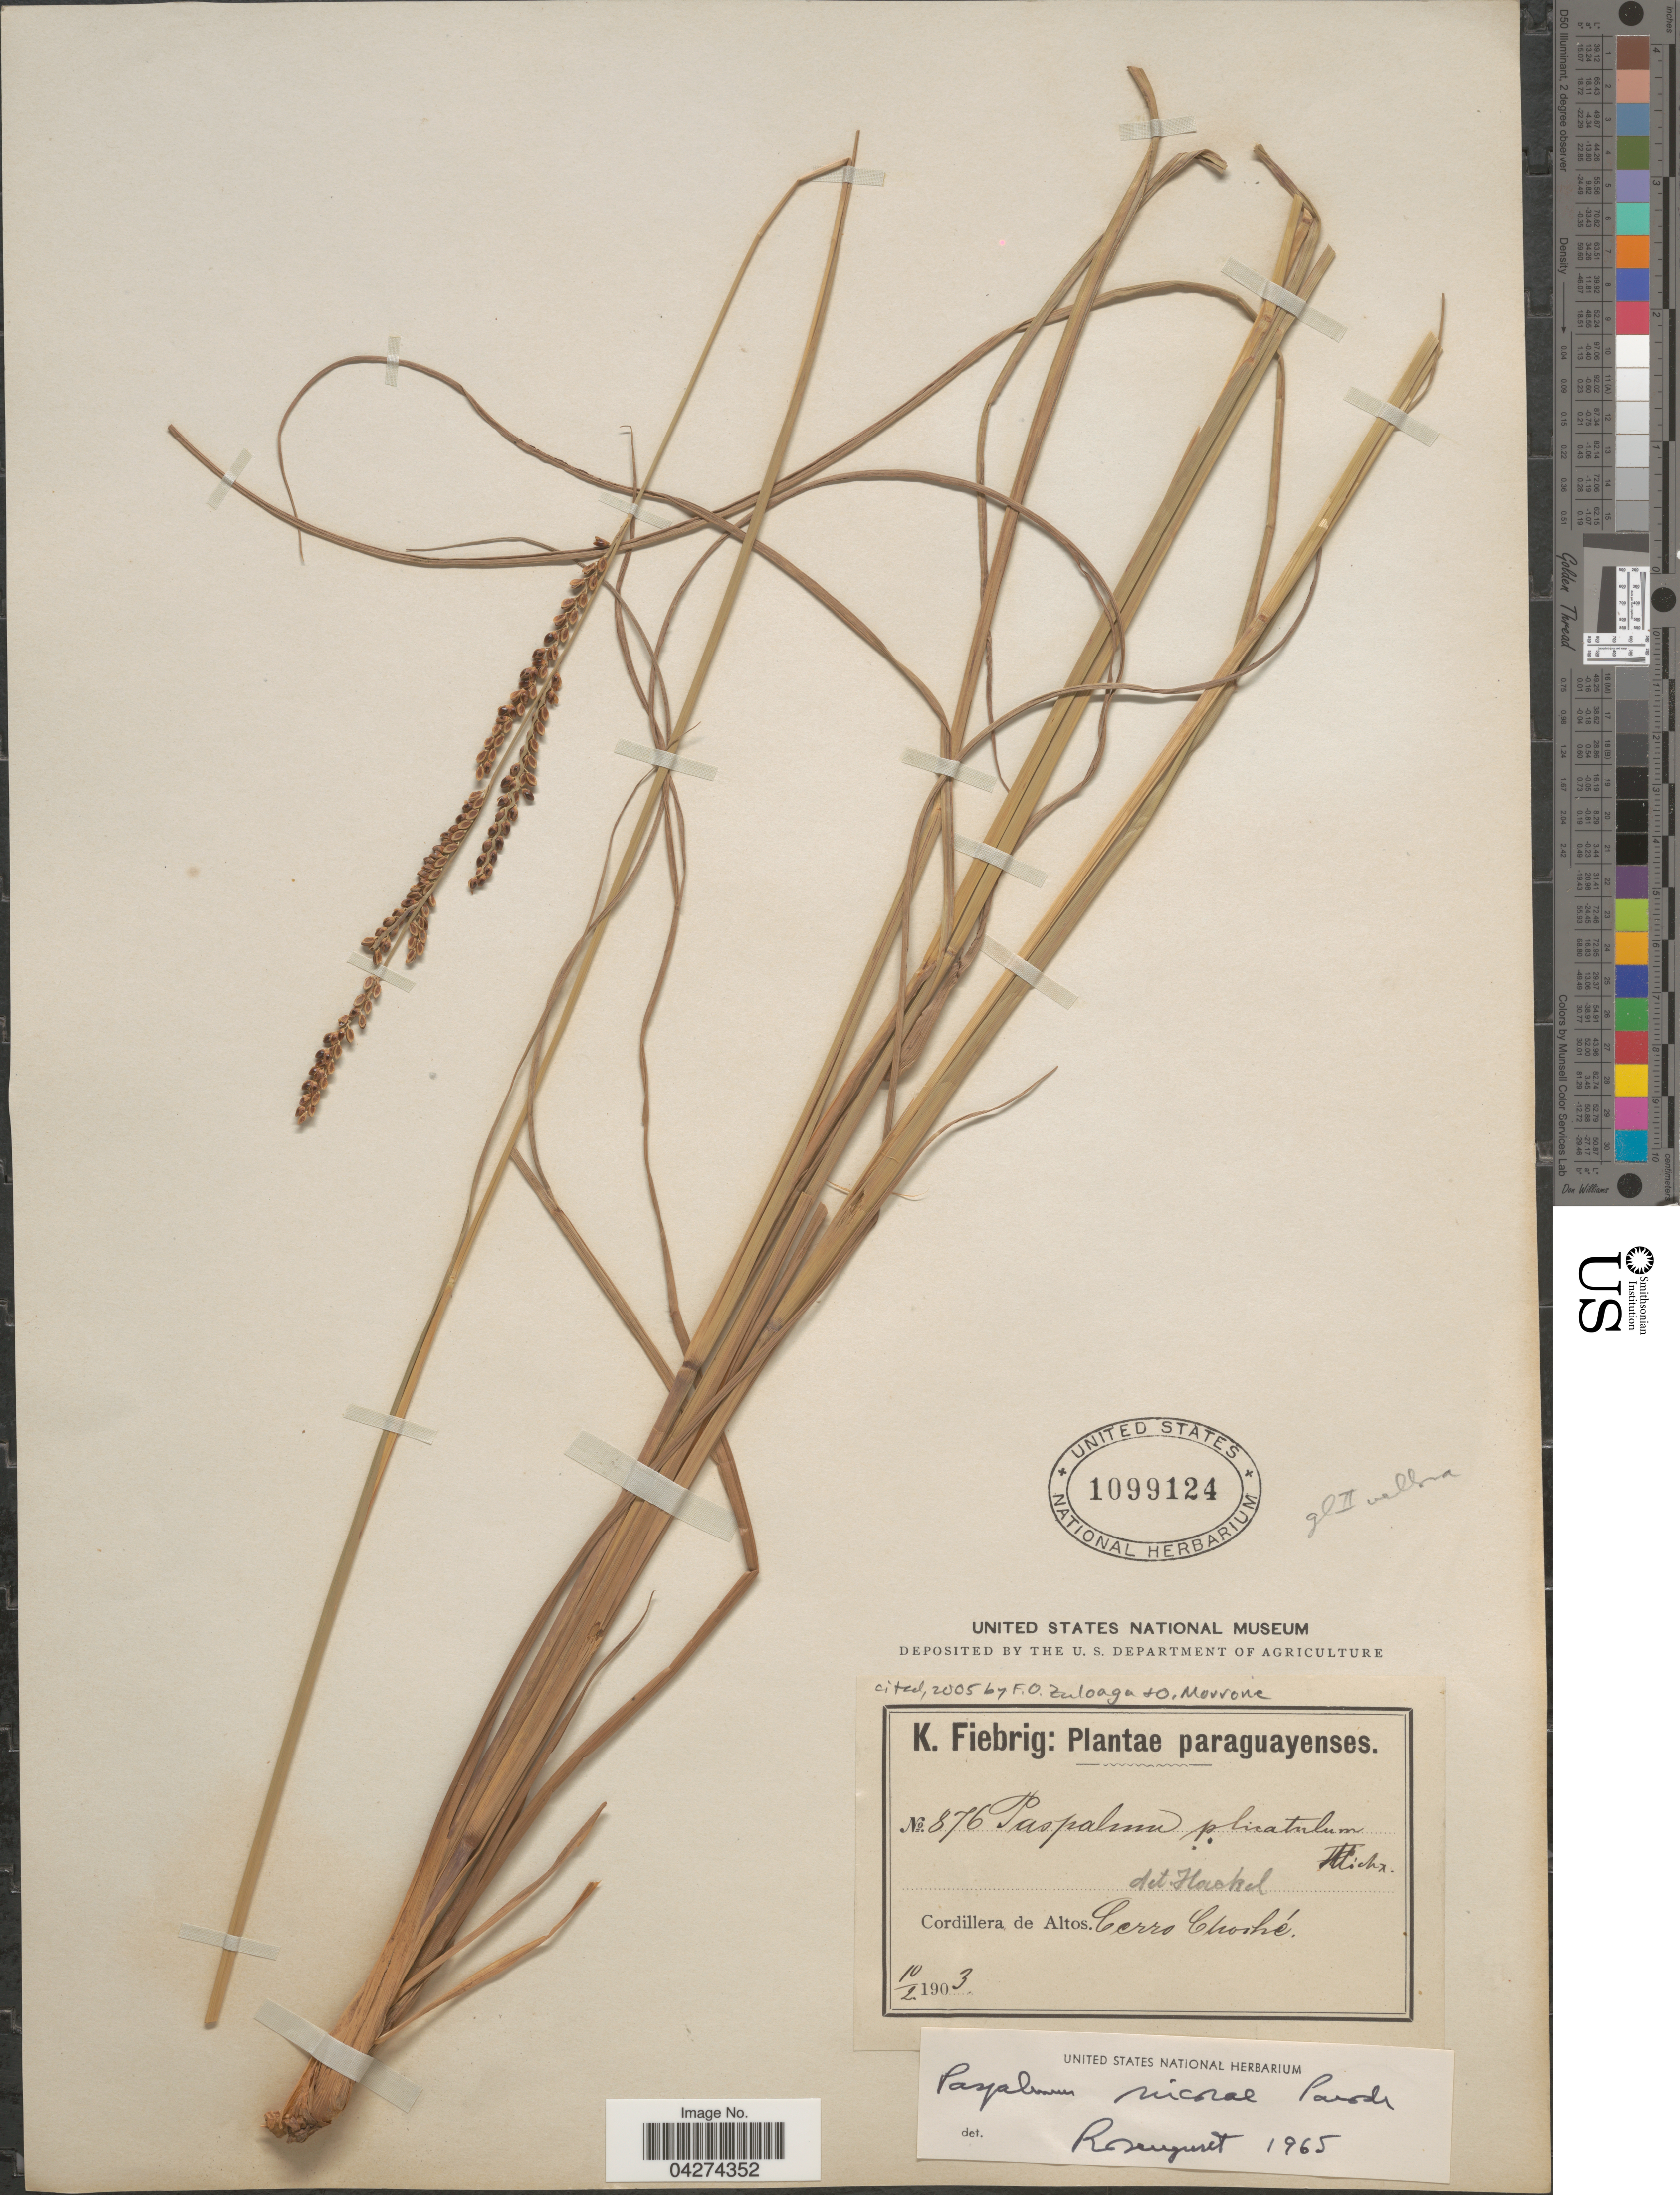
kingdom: Plantae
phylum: Tracheophyta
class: Liliopsida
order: Poales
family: Poaceae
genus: Paspalum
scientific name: Paspalum plicatulum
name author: Michx.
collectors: K. Fiebrig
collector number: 876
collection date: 1903-02-10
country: Paraguay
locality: Paraguayenses. Cordillera de Altos. Cerro Choihé.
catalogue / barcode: US 1099124